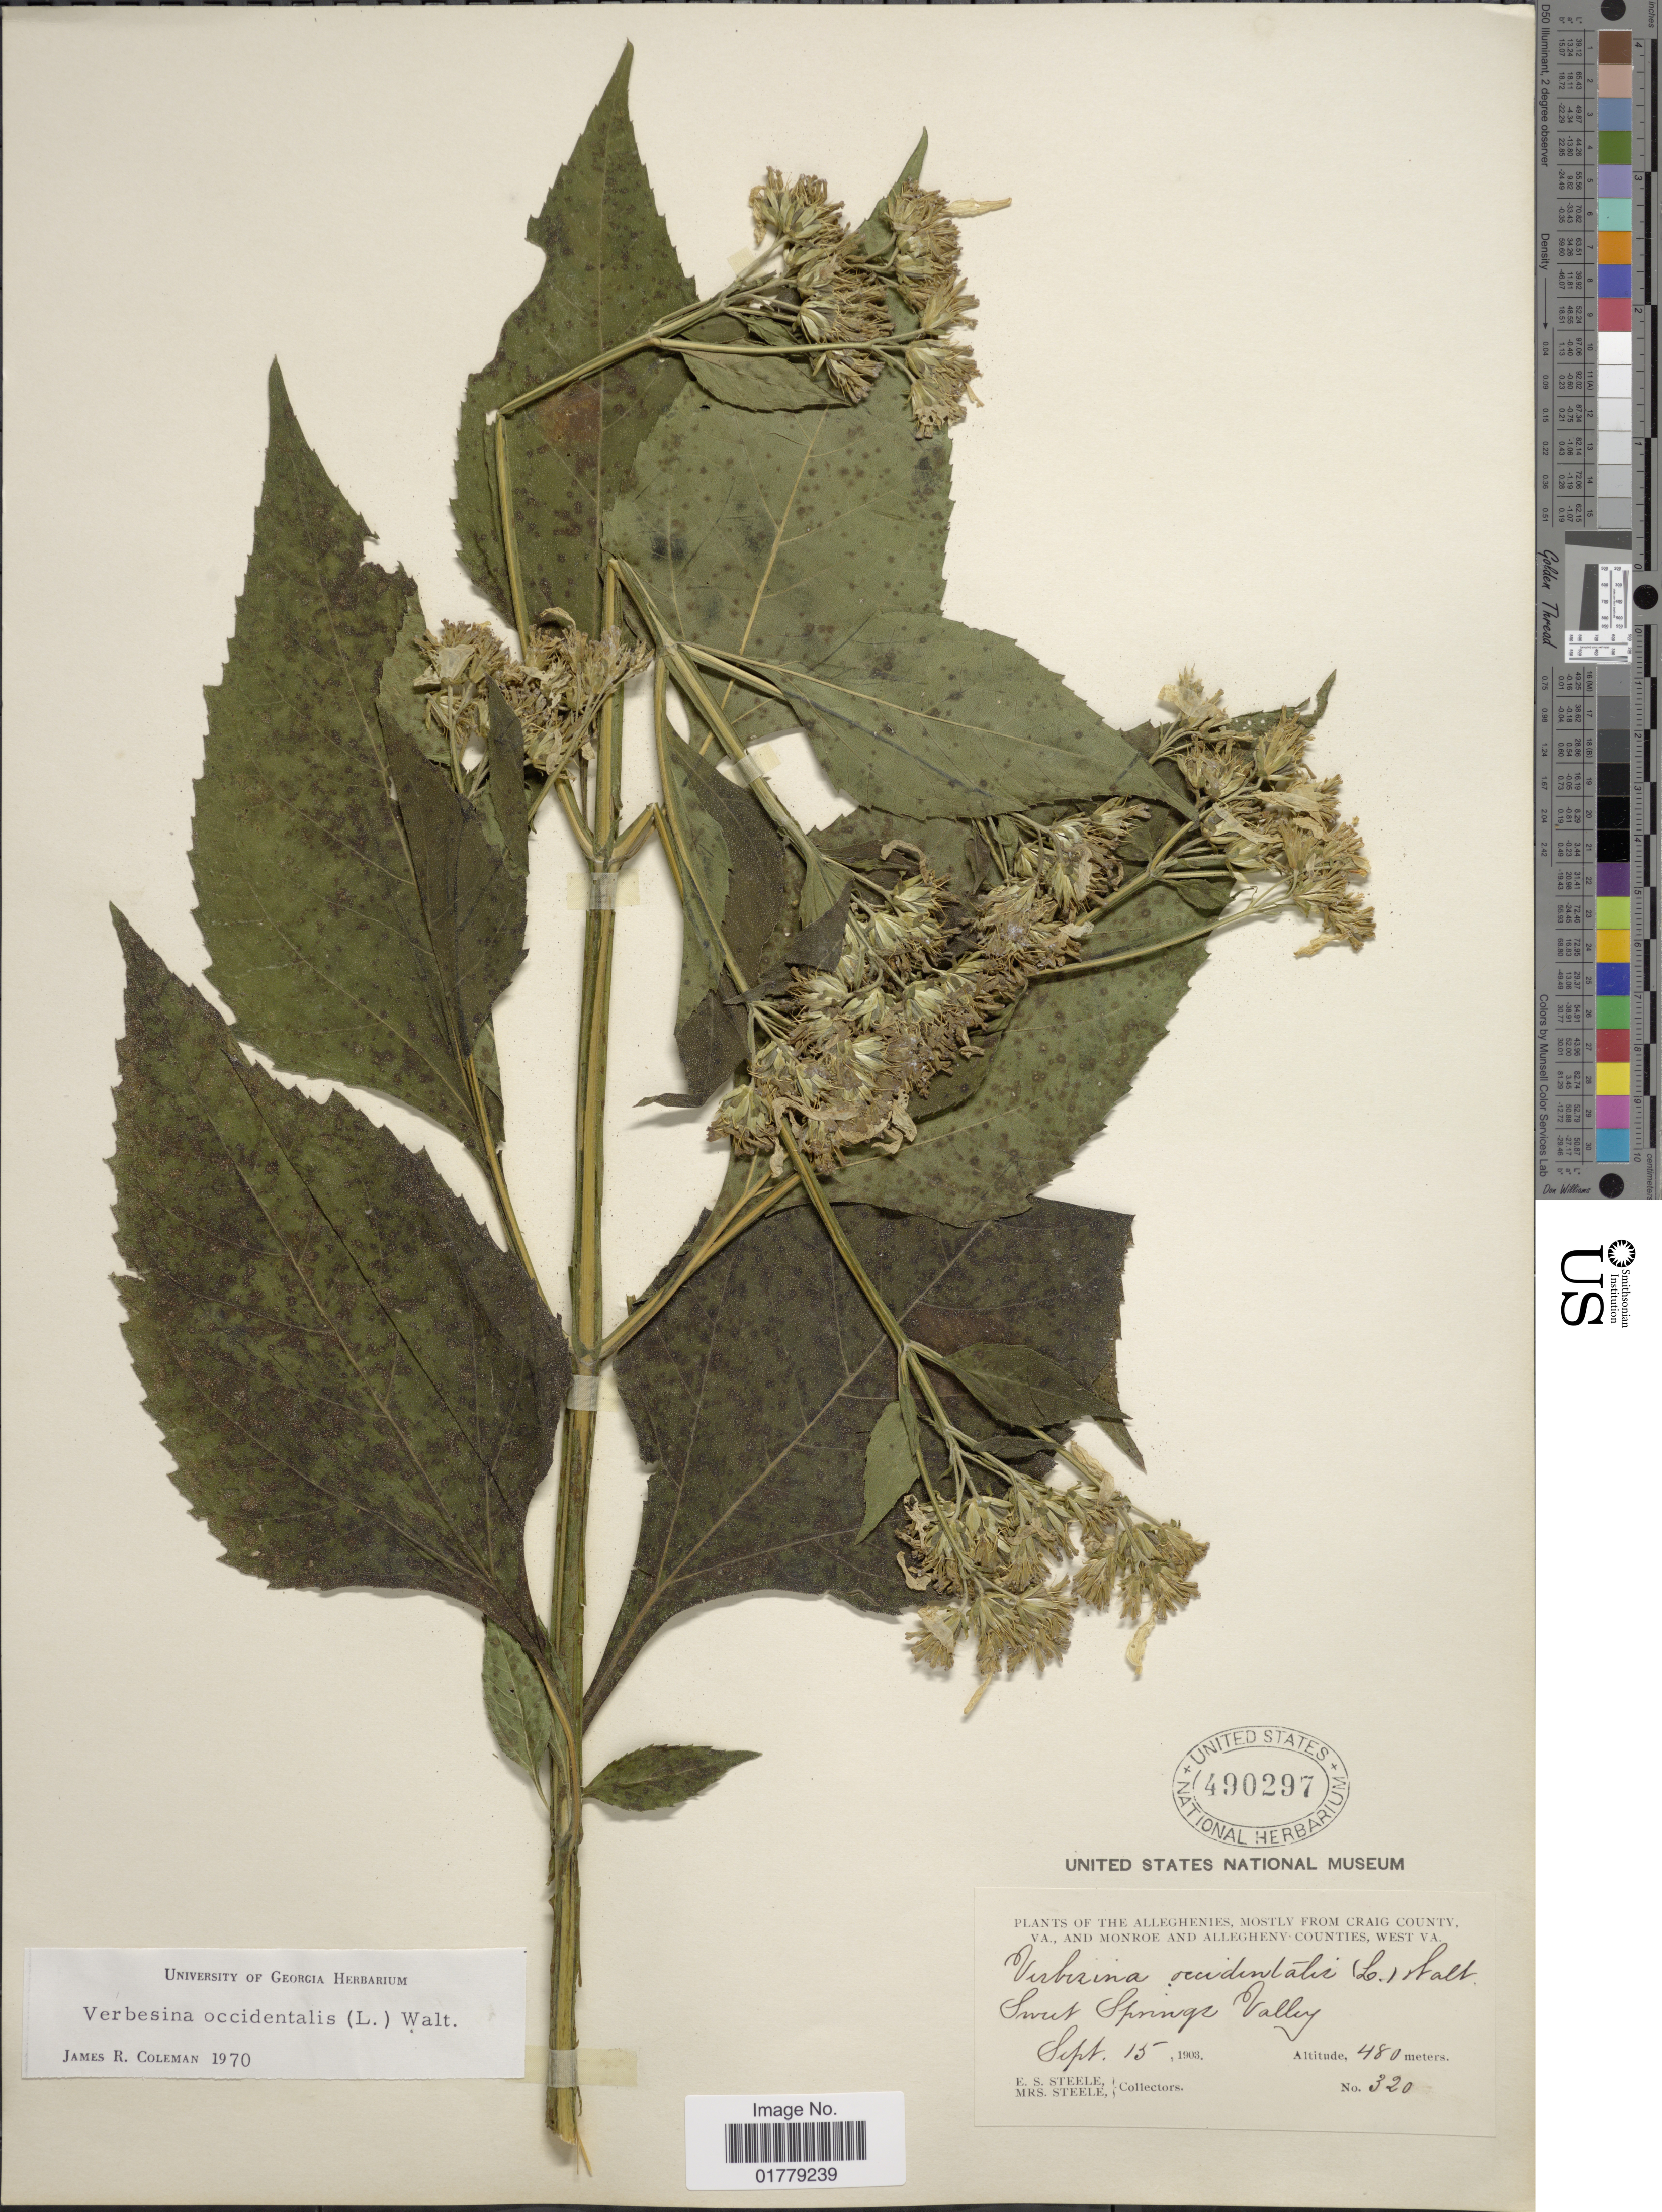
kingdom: Plantae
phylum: Tracheophyta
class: Magnoliopsida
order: Asterales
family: Asteraceae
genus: Verbesina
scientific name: Verbesina occidentalis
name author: (L.) Walter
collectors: E. Steele & Mrs. E. S. Steele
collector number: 320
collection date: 1903-09-15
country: United States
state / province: Virginia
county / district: Craig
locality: Alleghenies, mostly from Craig County, Va., and Monroe and Allegheny Counties, West Va. Sweet Springs Valley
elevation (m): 480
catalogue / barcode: US 490297